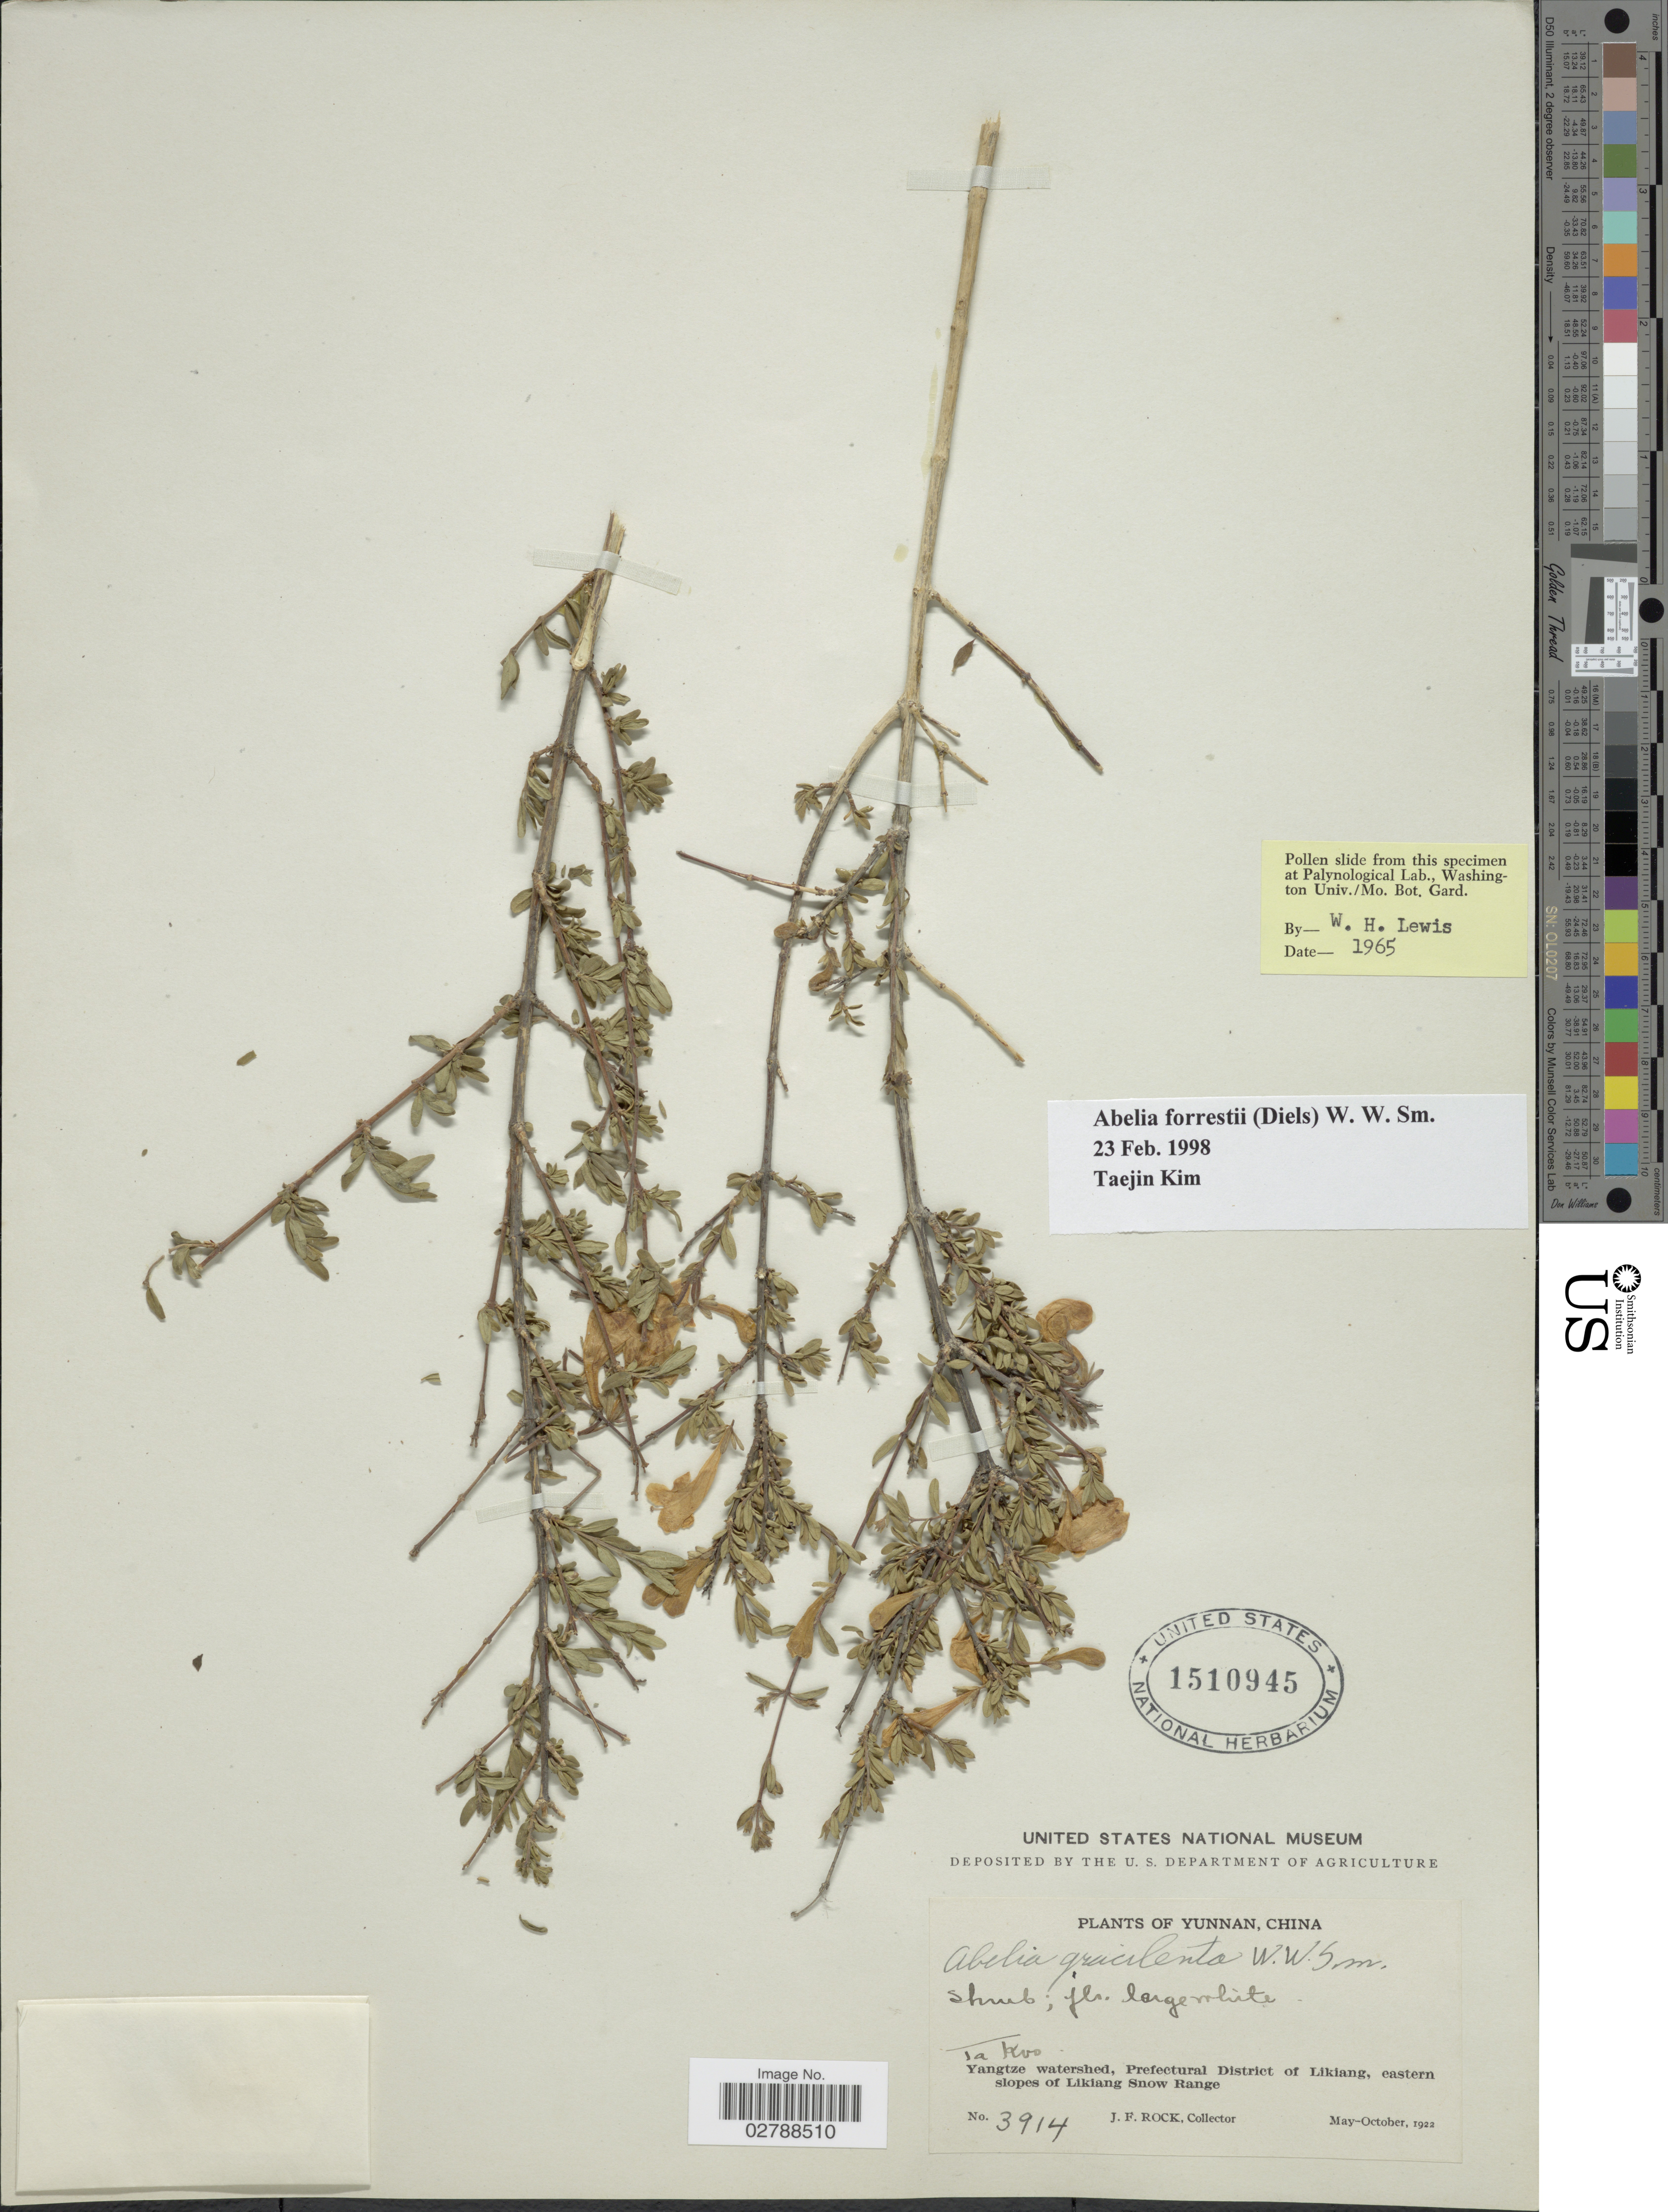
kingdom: Plantae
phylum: Tracheophyta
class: Magnoliopsida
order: Dipsacales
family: Caprifoliaceae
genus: Abelia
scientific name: Abelia forrestii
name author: (Diels) W.W. Sm.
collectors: J. Rock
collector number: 3914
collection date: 1922-05/1922-10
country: China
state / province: Yunnan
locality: Ta Koo. Yangtze watershed, Prefectural District of Likiang, eastern slopes of Likiang Snow Range.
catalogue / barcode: US 1510945